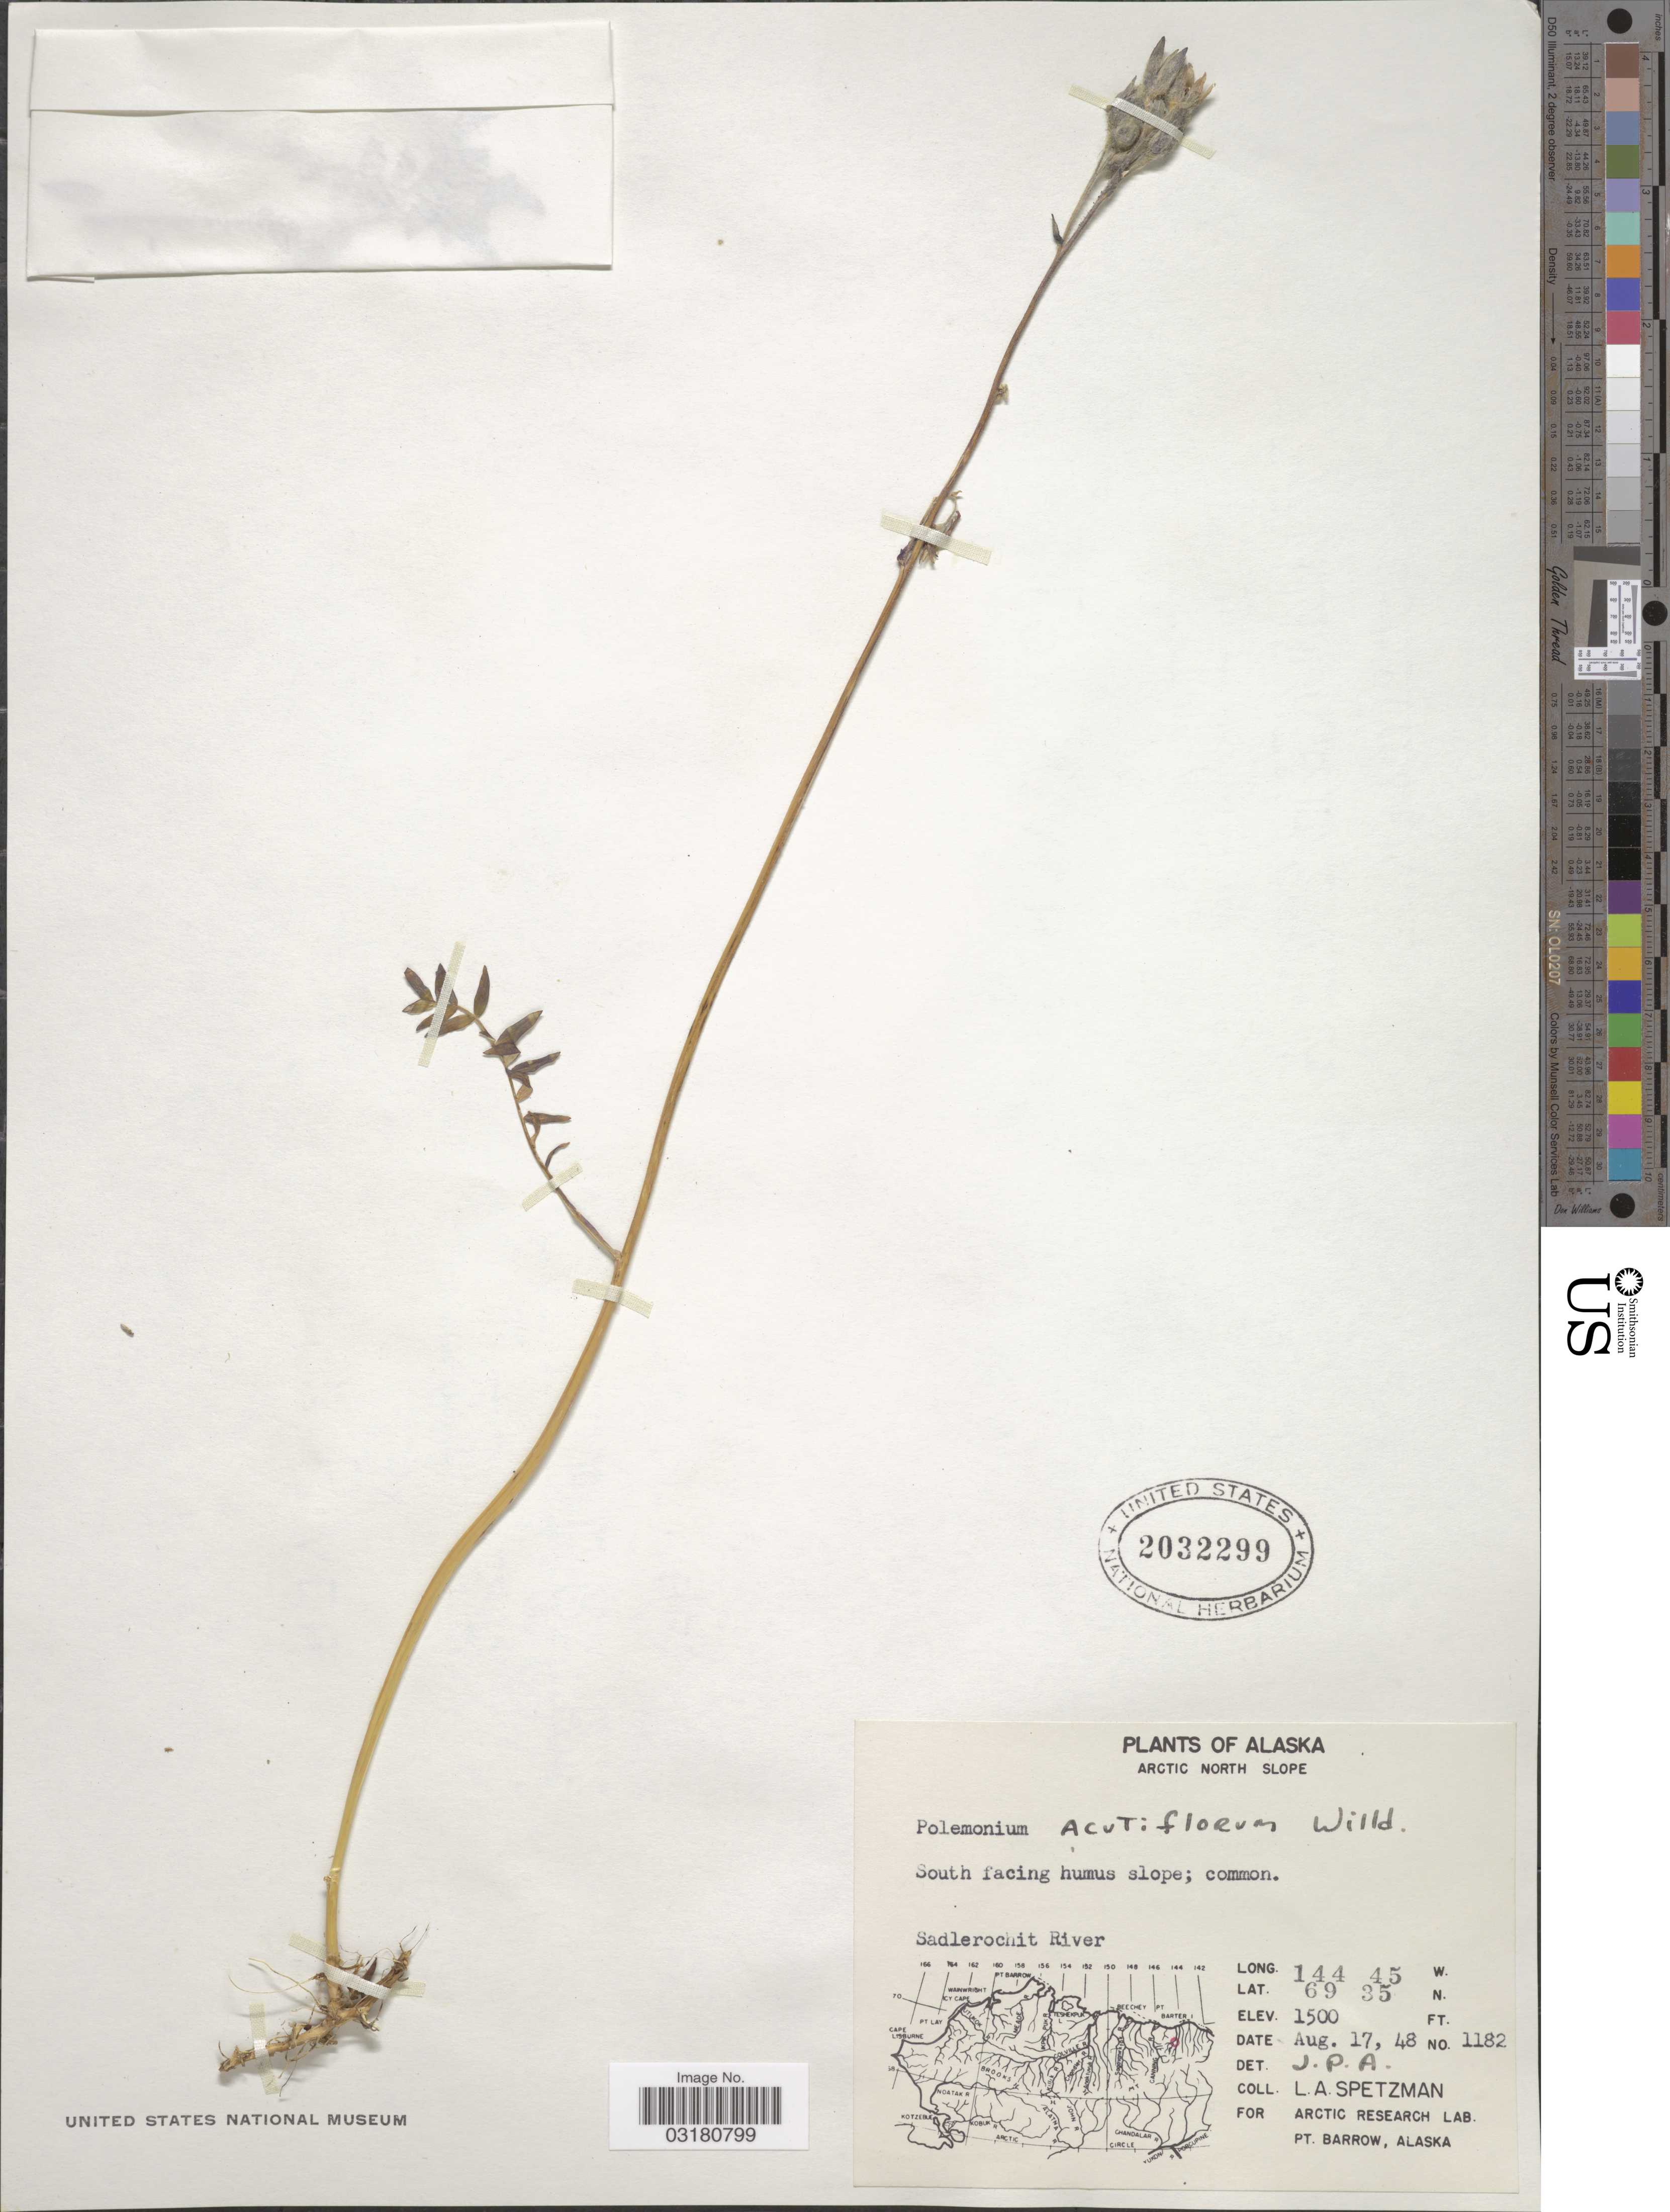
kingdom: Plantae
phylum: Tracheophyta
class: Magnoliopsida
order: Ericales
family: Polemoniaceae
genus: Polemonium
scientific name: Polemonium acutiflorum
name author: Willd. ex Roem. & Schult.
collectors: L. Spetzman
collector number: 1182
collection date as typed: Transcribed d/m/y: 17/8/48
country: United States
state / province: Alaska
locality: Arctic North Slope. South facing humus slope. Sadlerochit River.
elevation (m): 457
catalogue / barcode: US 2032299